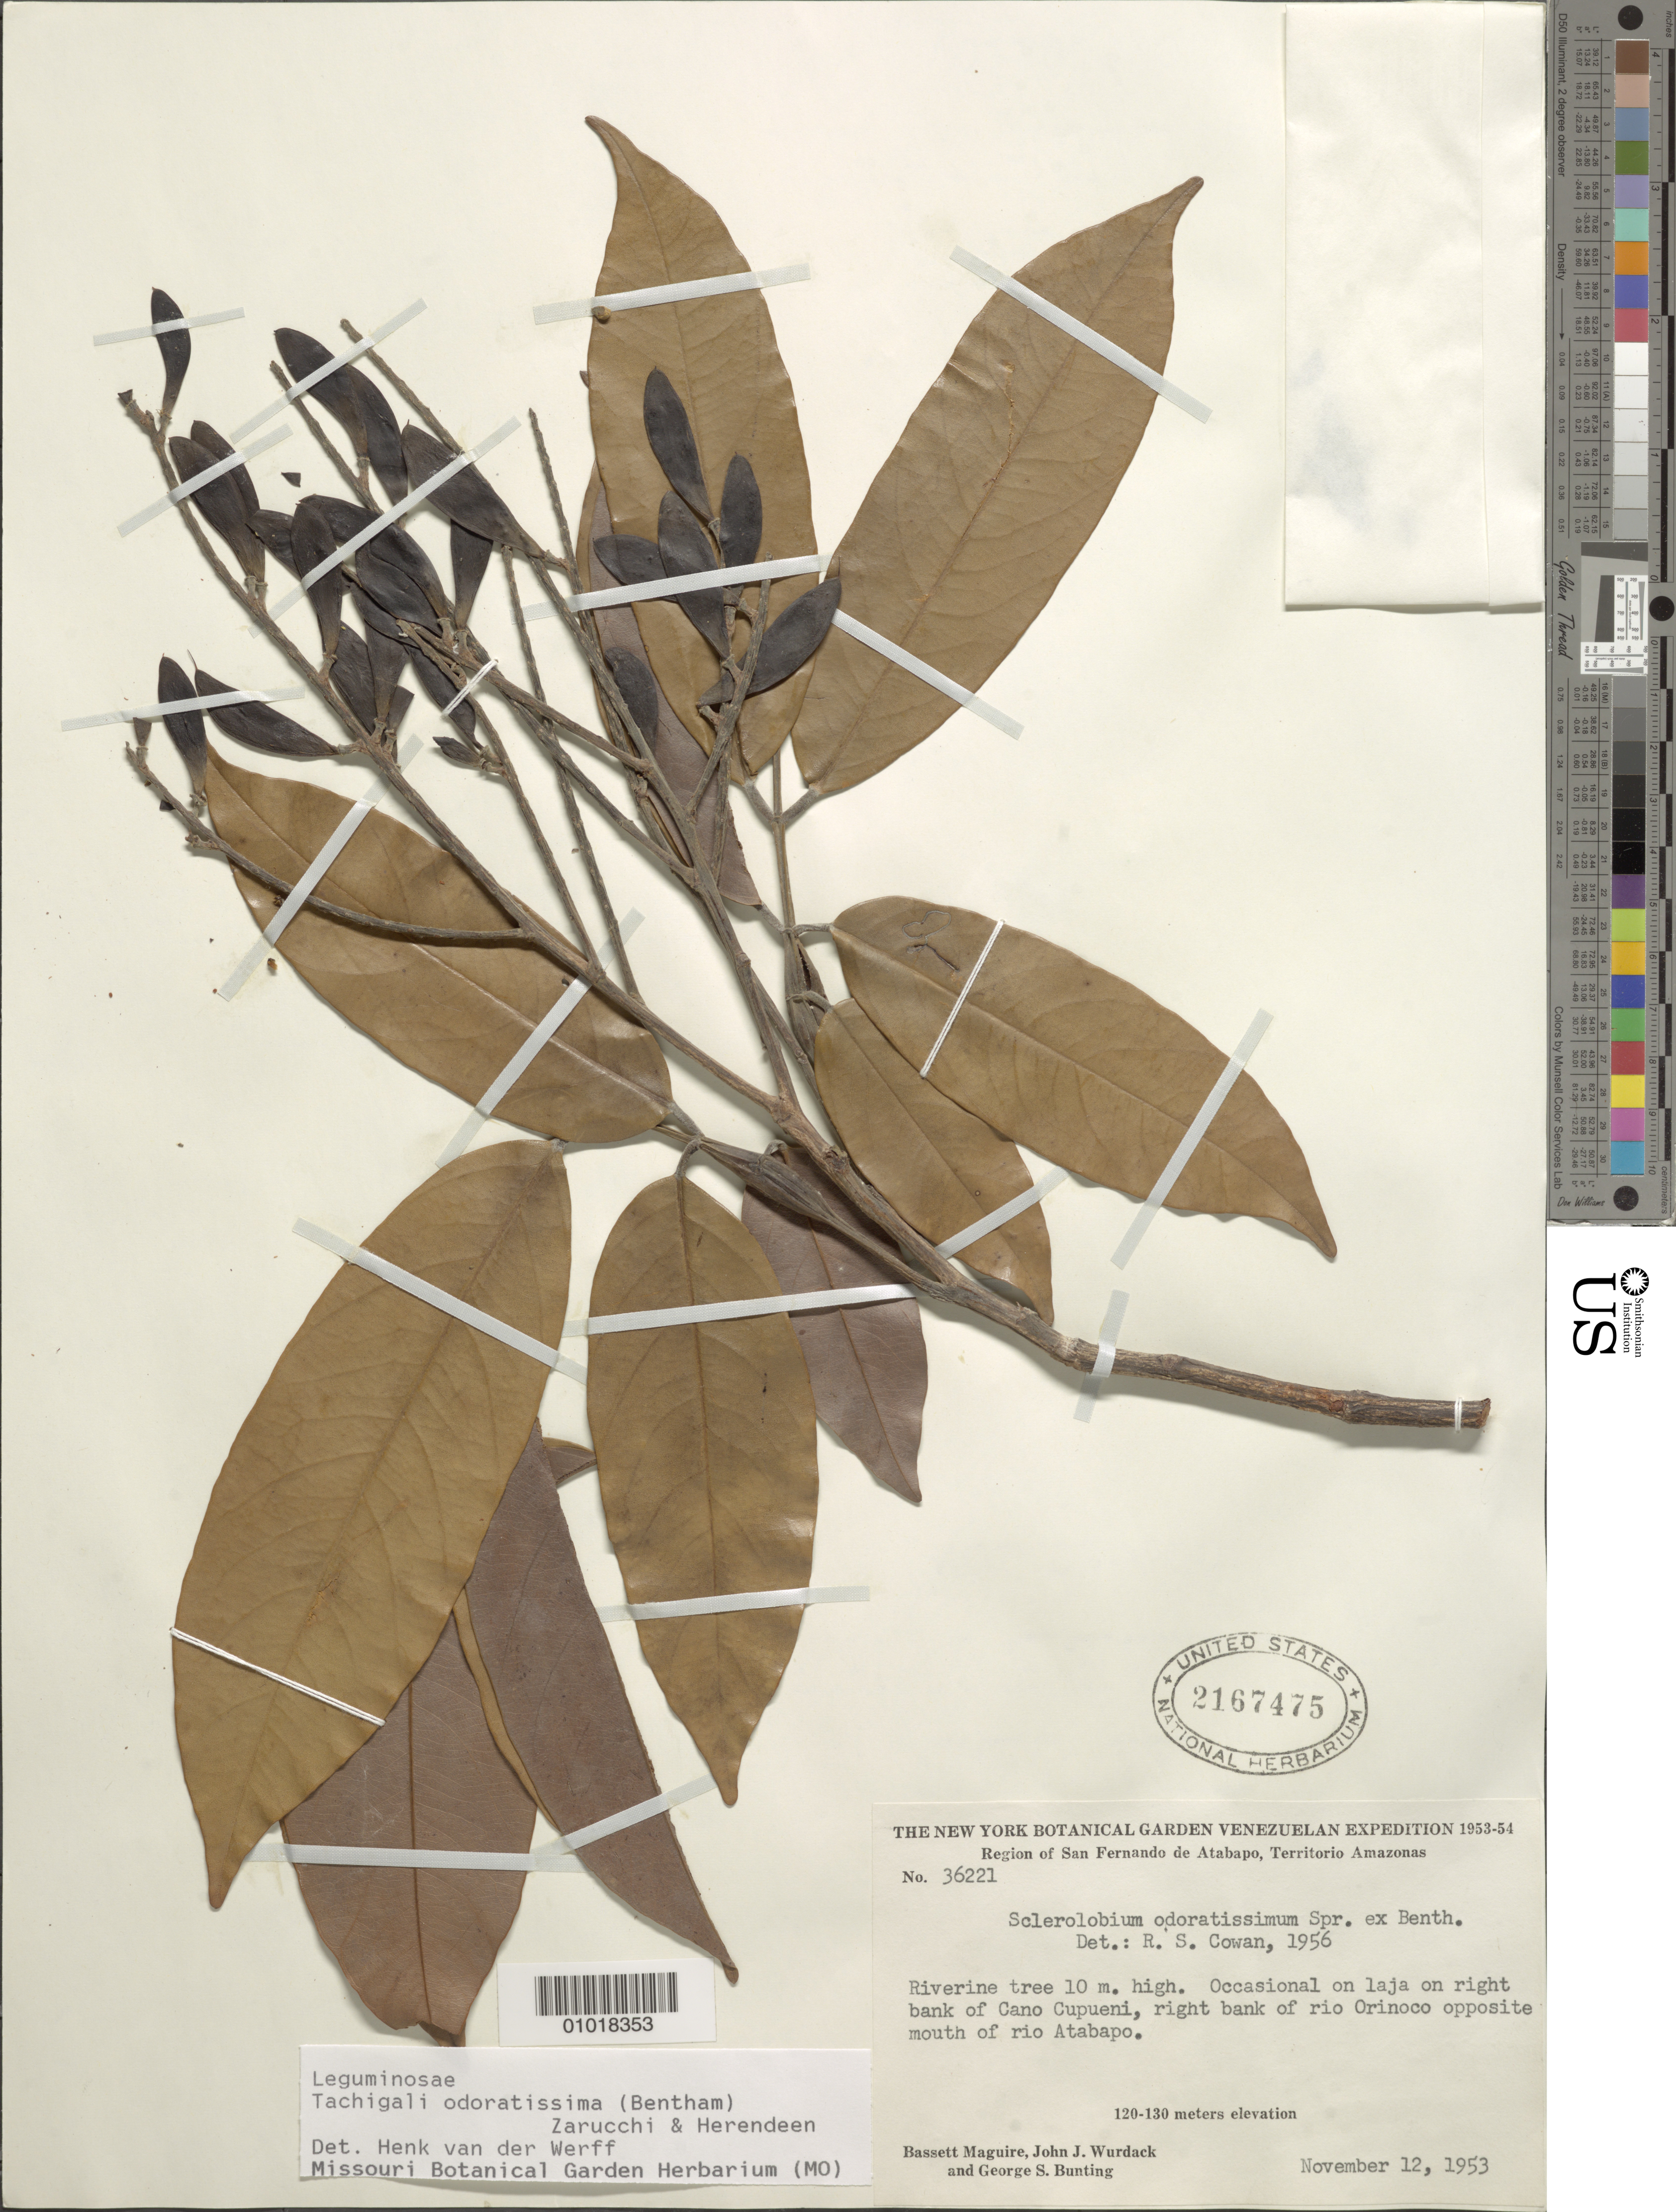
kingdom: Plantae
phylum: Tracheophyta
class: Magnoliopsida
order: Fabales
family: Fabaceae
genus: Tachigali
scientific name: Tachigali odoratissima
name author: (Benth. ex Spruce) Zarucchi & Herend.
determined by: van der Werff, H., (MO), Missouri Botanical Garden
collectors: B. Maguire, J. J. Wurdack & G. S. Bunting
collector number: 36221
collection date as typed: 12-Nov-53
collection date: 1953-11-12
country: Venezuela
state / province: Amazonas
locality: Caño Cupueni, right bank Río Orinoco, opposite mouth of Río Atabapo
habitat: Laja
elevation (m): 120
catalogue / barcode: US 2167475